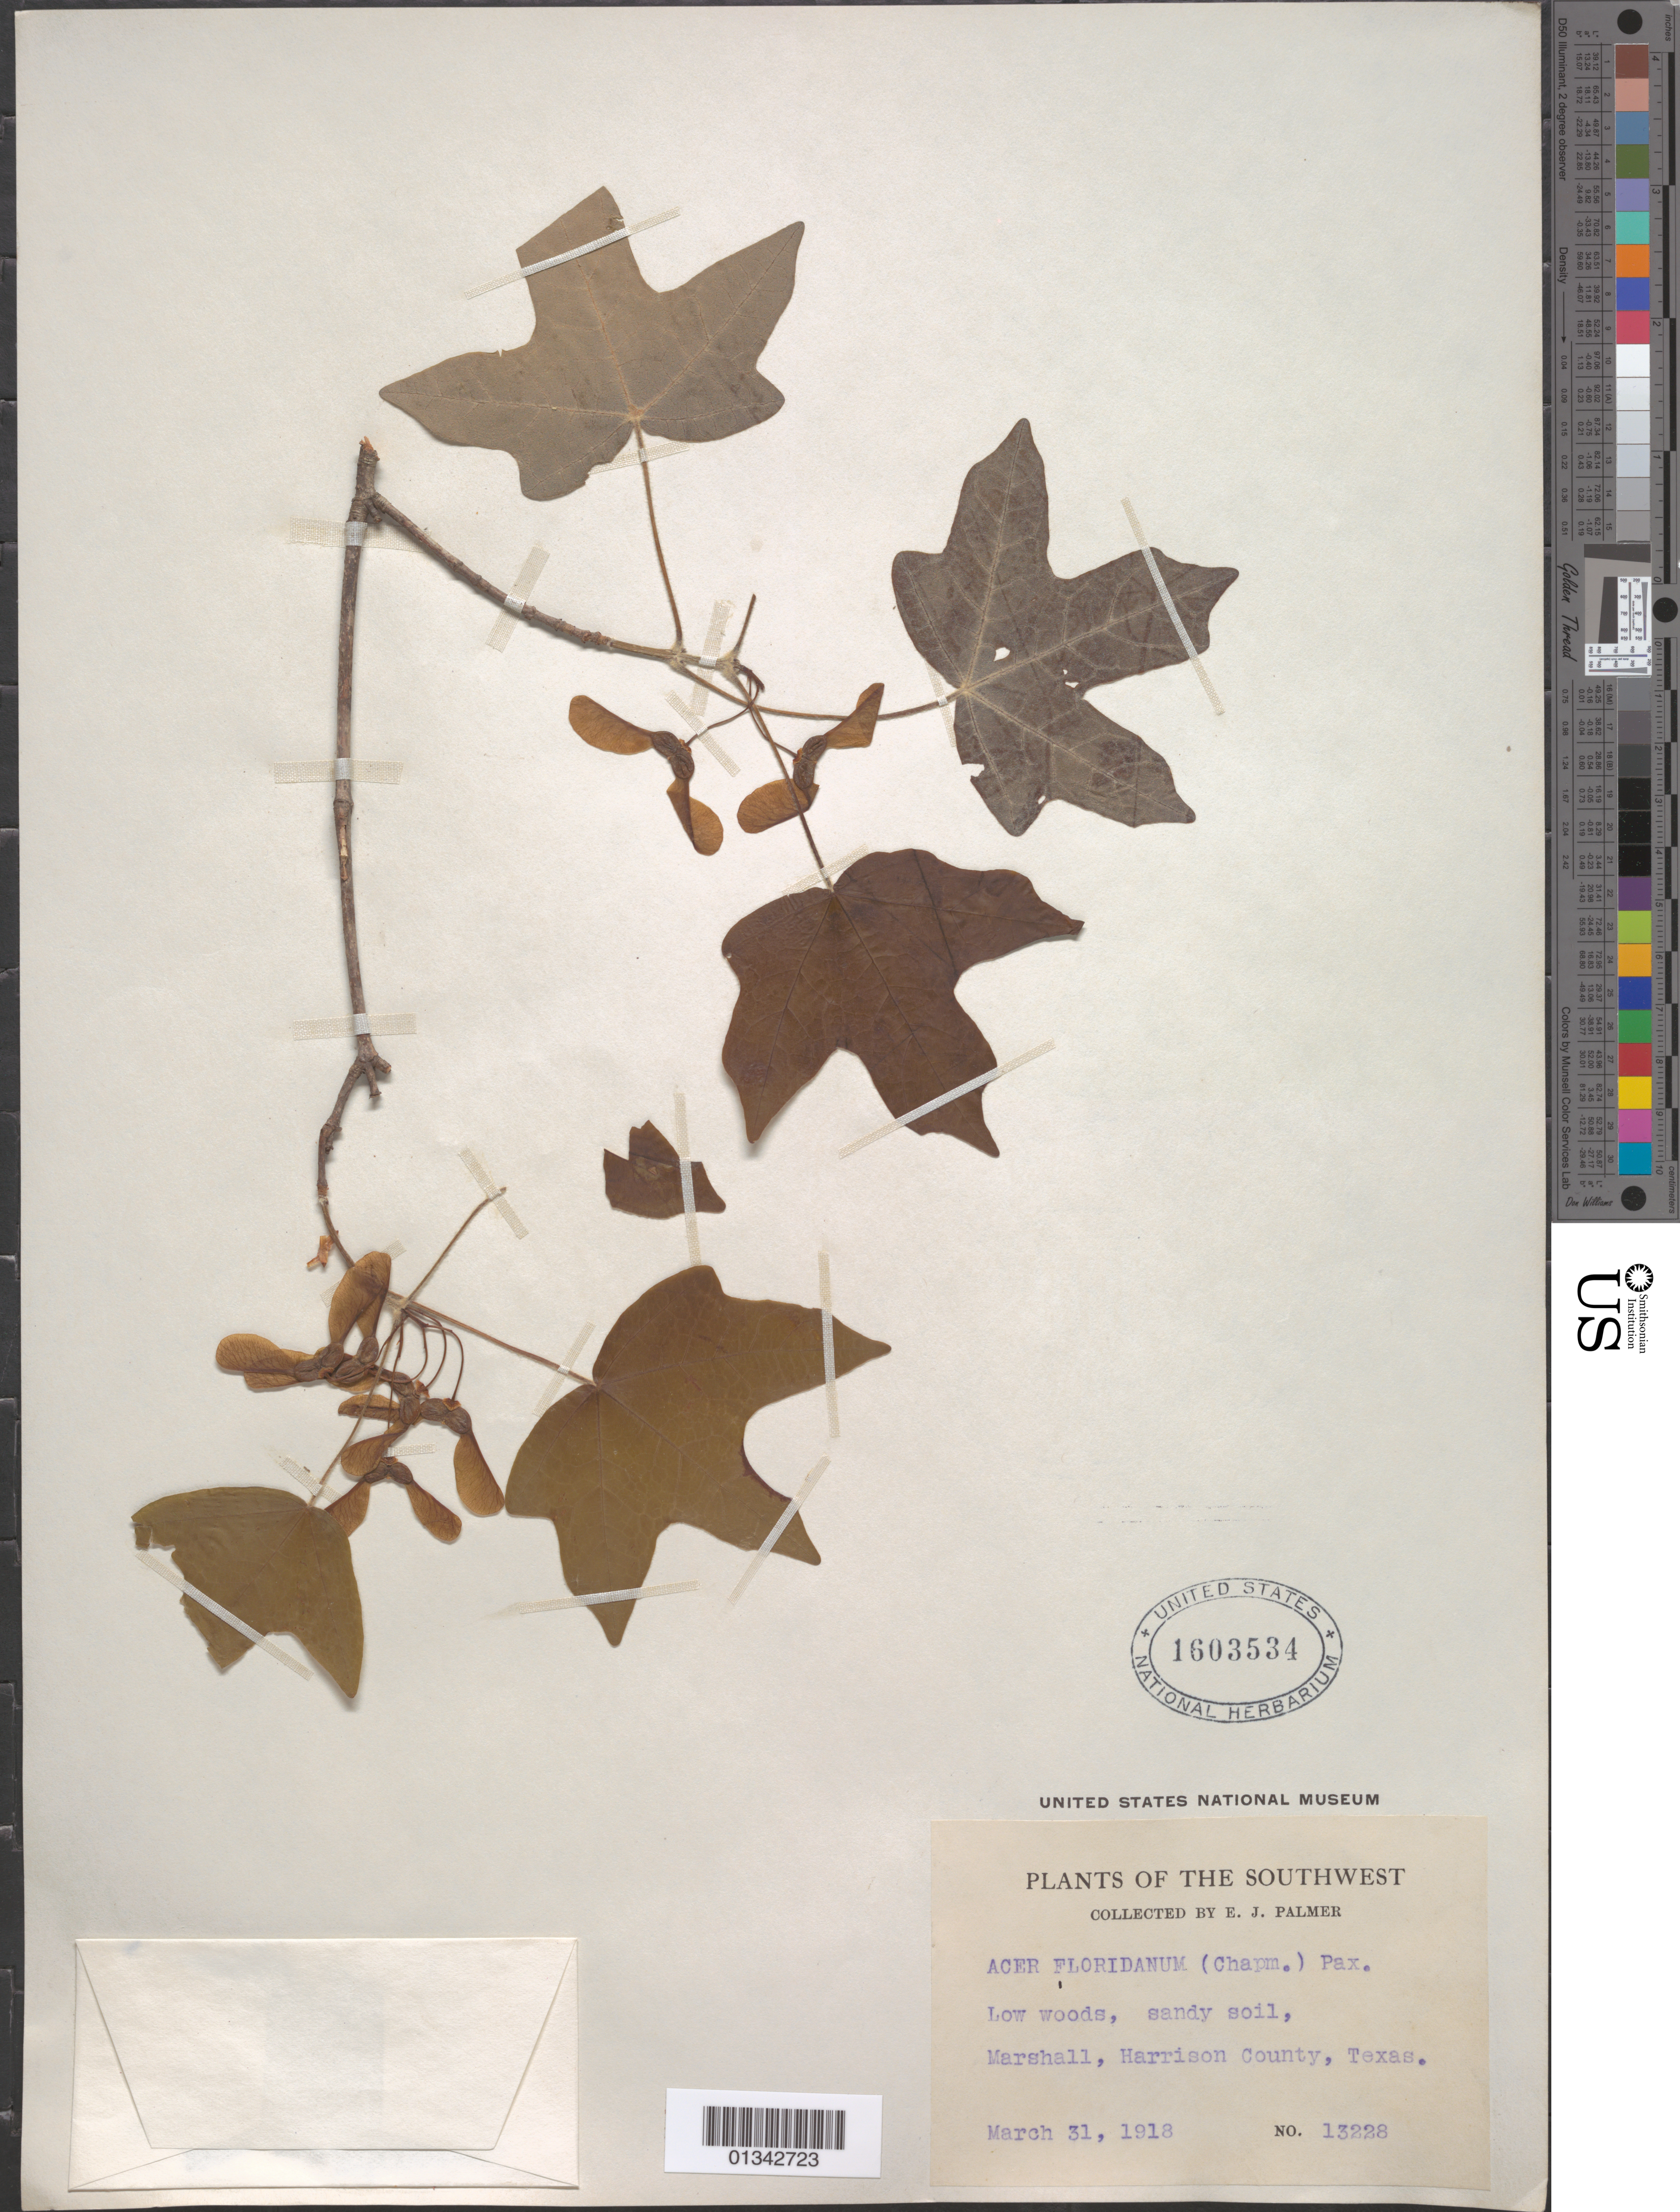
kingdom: Plantae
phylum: Tracheophyta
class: Magnoliopsida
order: Sapindales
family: Sapindaceae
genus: Acer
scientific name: Acer saccharum subsp. floridanum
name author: (Chapm.) Desmarais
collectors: E. J. Palmer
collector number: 13228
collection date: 1918-03-31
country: United States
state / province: Texas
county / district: Harrison County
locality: Marshall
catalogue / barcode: US 1603534